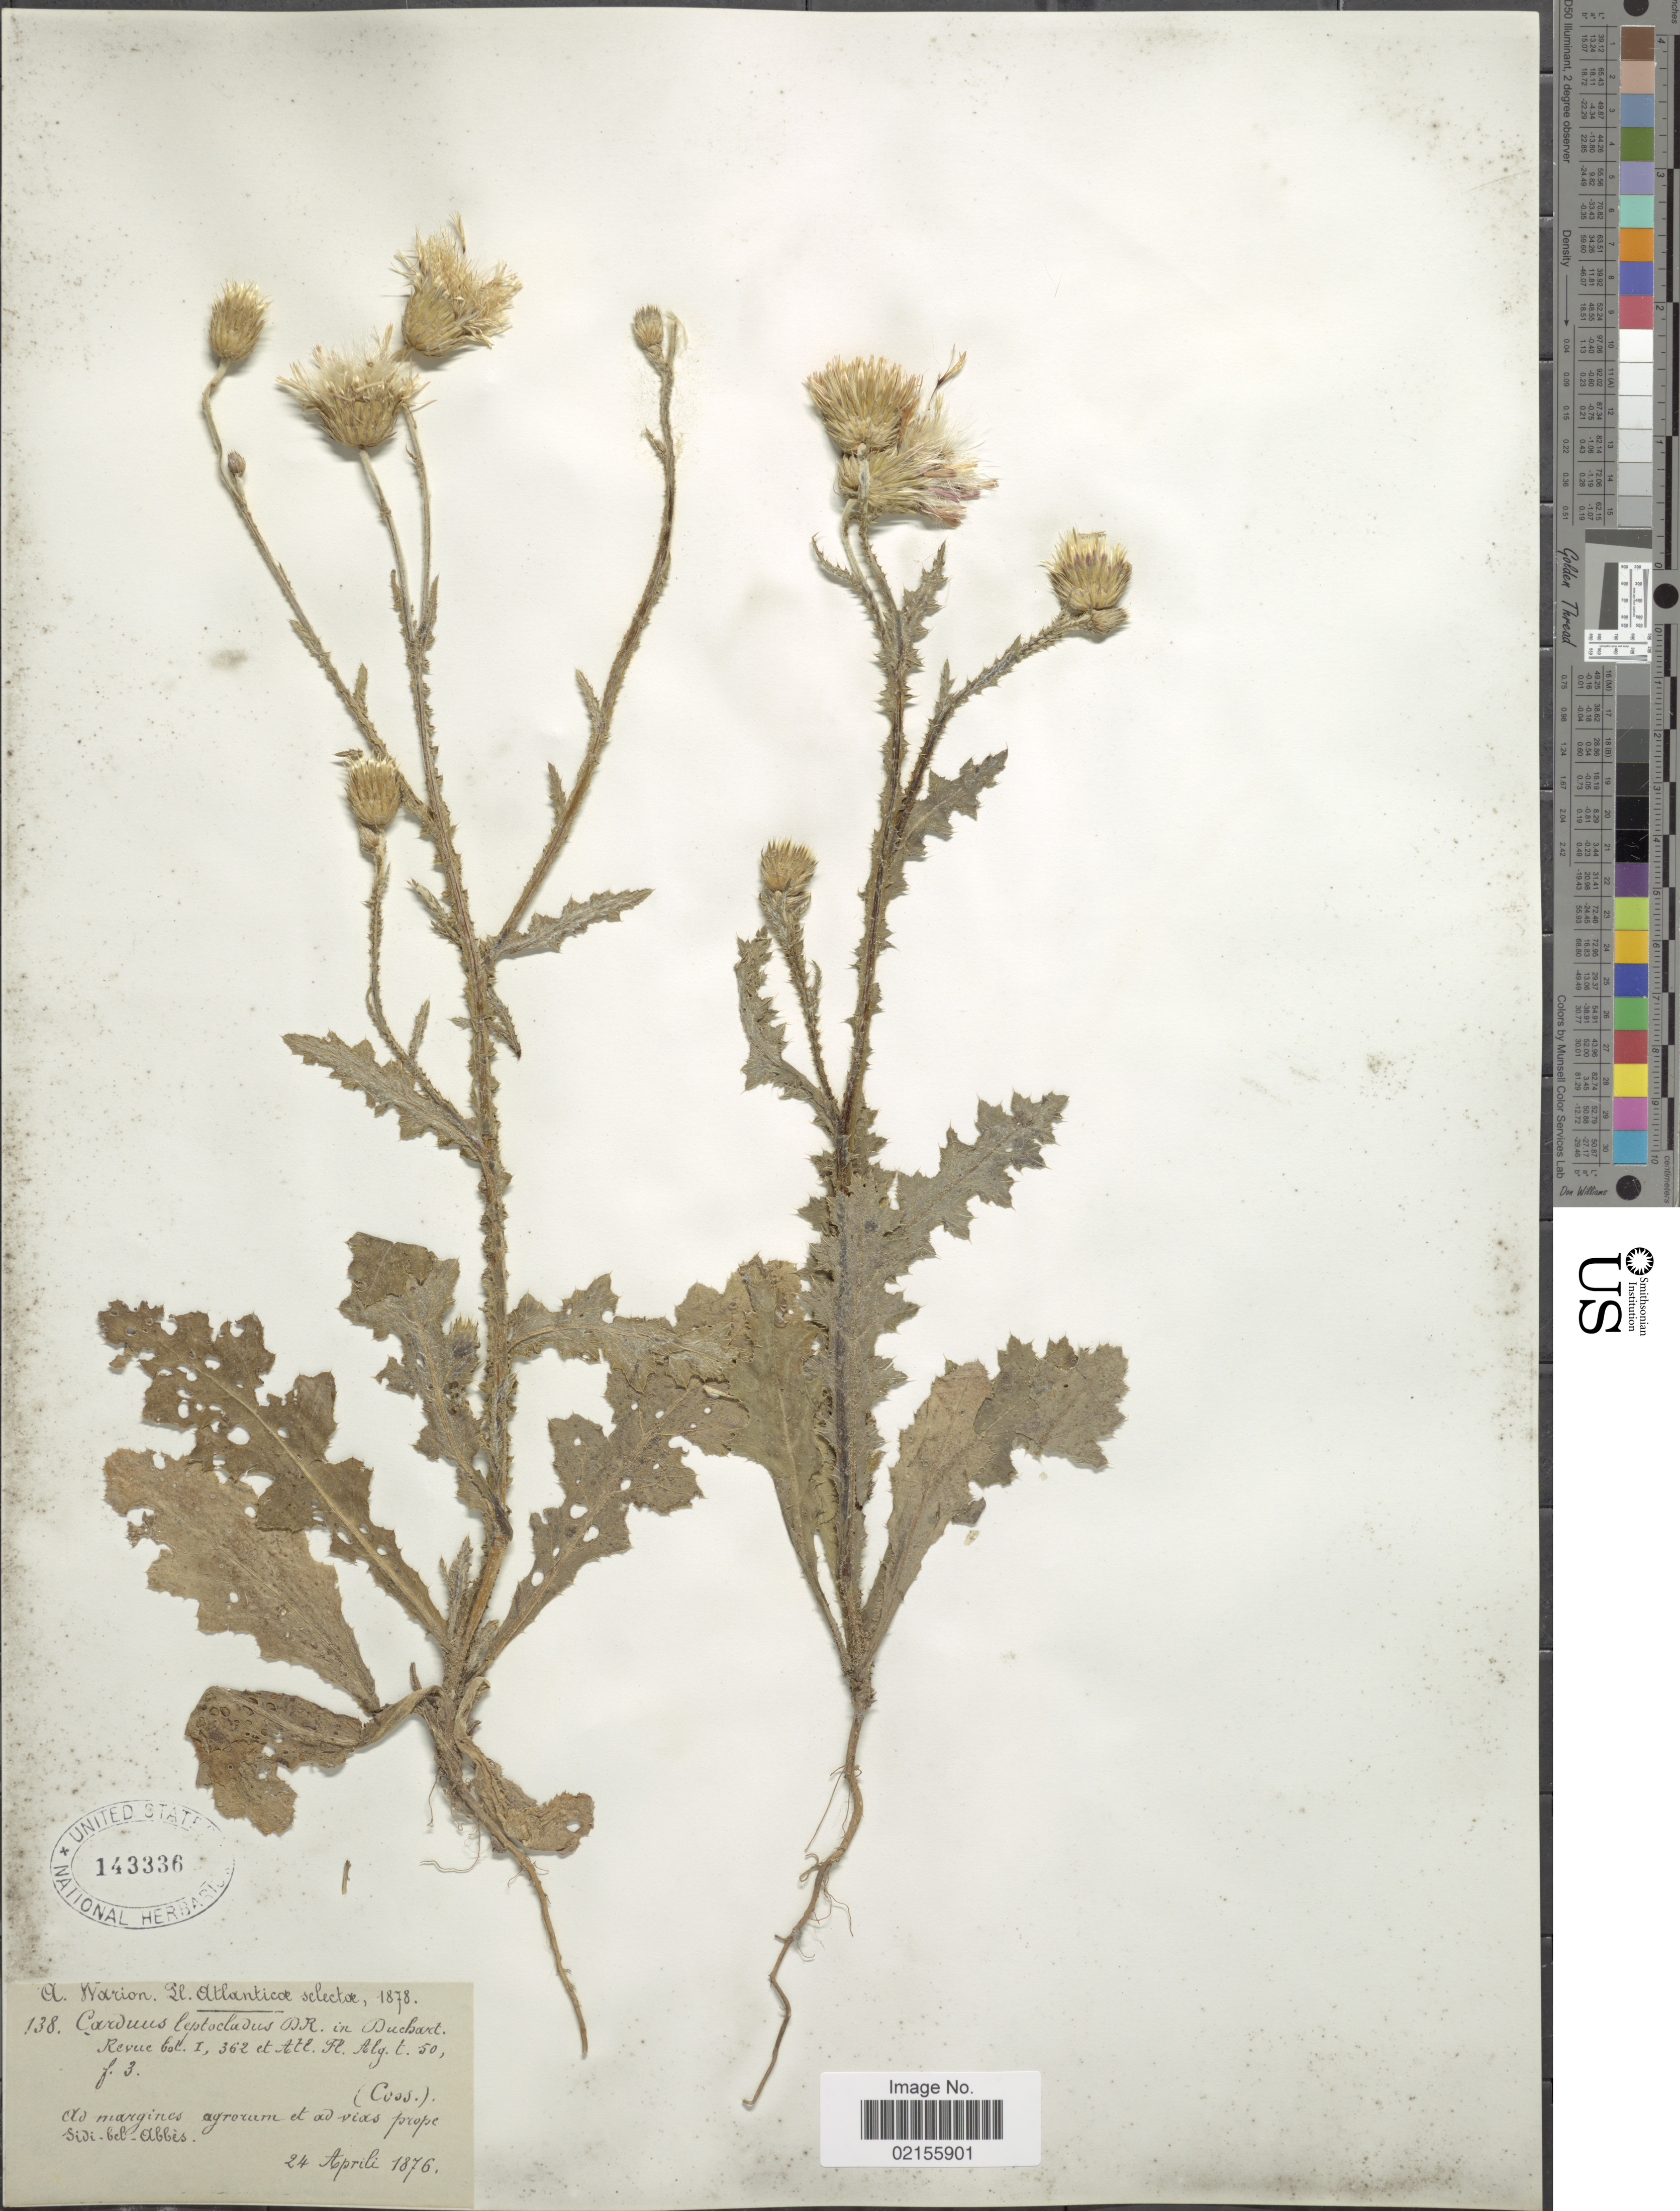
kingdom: Plantae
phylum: Tracheophyta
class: Magnoliopsida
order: Asterales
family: Asteraceae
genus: Carduus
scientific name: Carduus leptocladus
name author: Durieu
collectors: A. Warion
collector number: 138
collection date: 1876-04-24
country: Algeria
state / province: Sidi Bel Abbes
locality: Atlanticae selectae, ad margines agrorum et ad vias prope Sidi-bel-Abbes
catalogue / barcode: US 143336